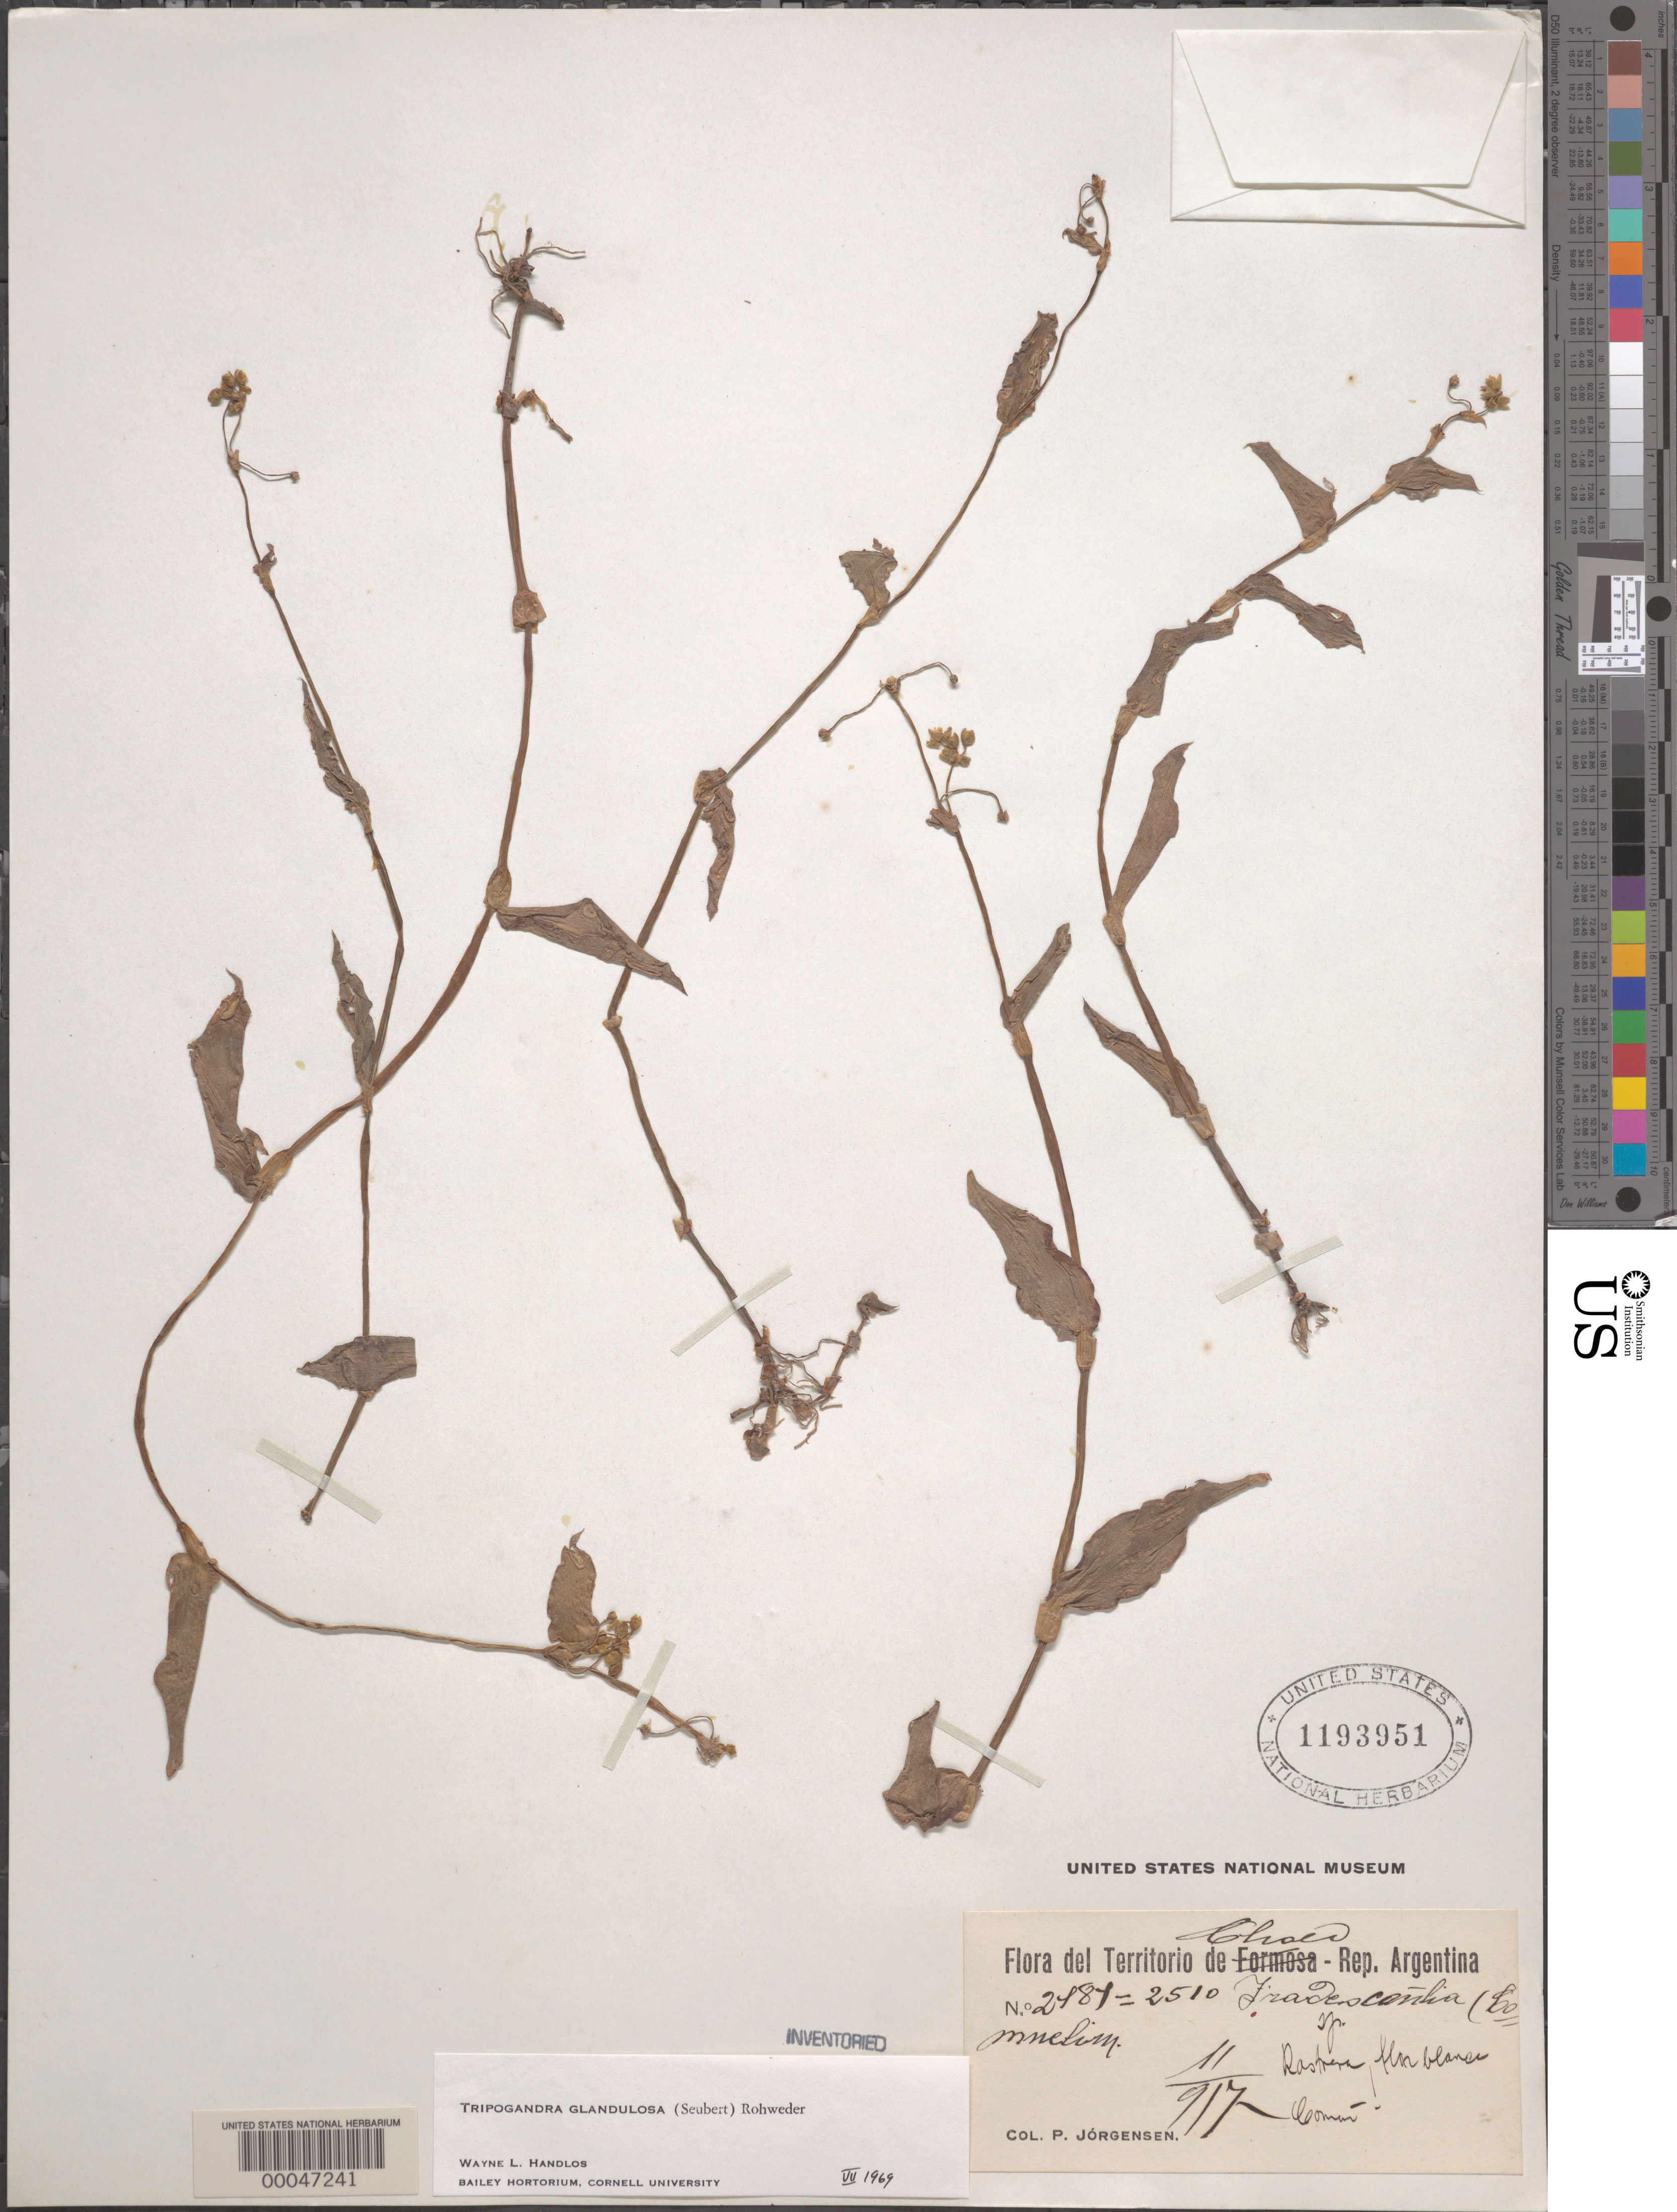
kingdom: Plantae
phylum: Tracheophyta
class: Liliopsida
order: Commelinales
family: Commelinaceae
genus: Tripogandra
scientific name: Tripogandra glandulosa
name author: (Seub.) Rohweder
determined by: Handlos, W. L.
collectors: P. Jorgensen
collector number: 2484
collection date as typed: Feb 1917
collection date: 1917-02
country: Argentina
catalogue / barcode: US 1193951